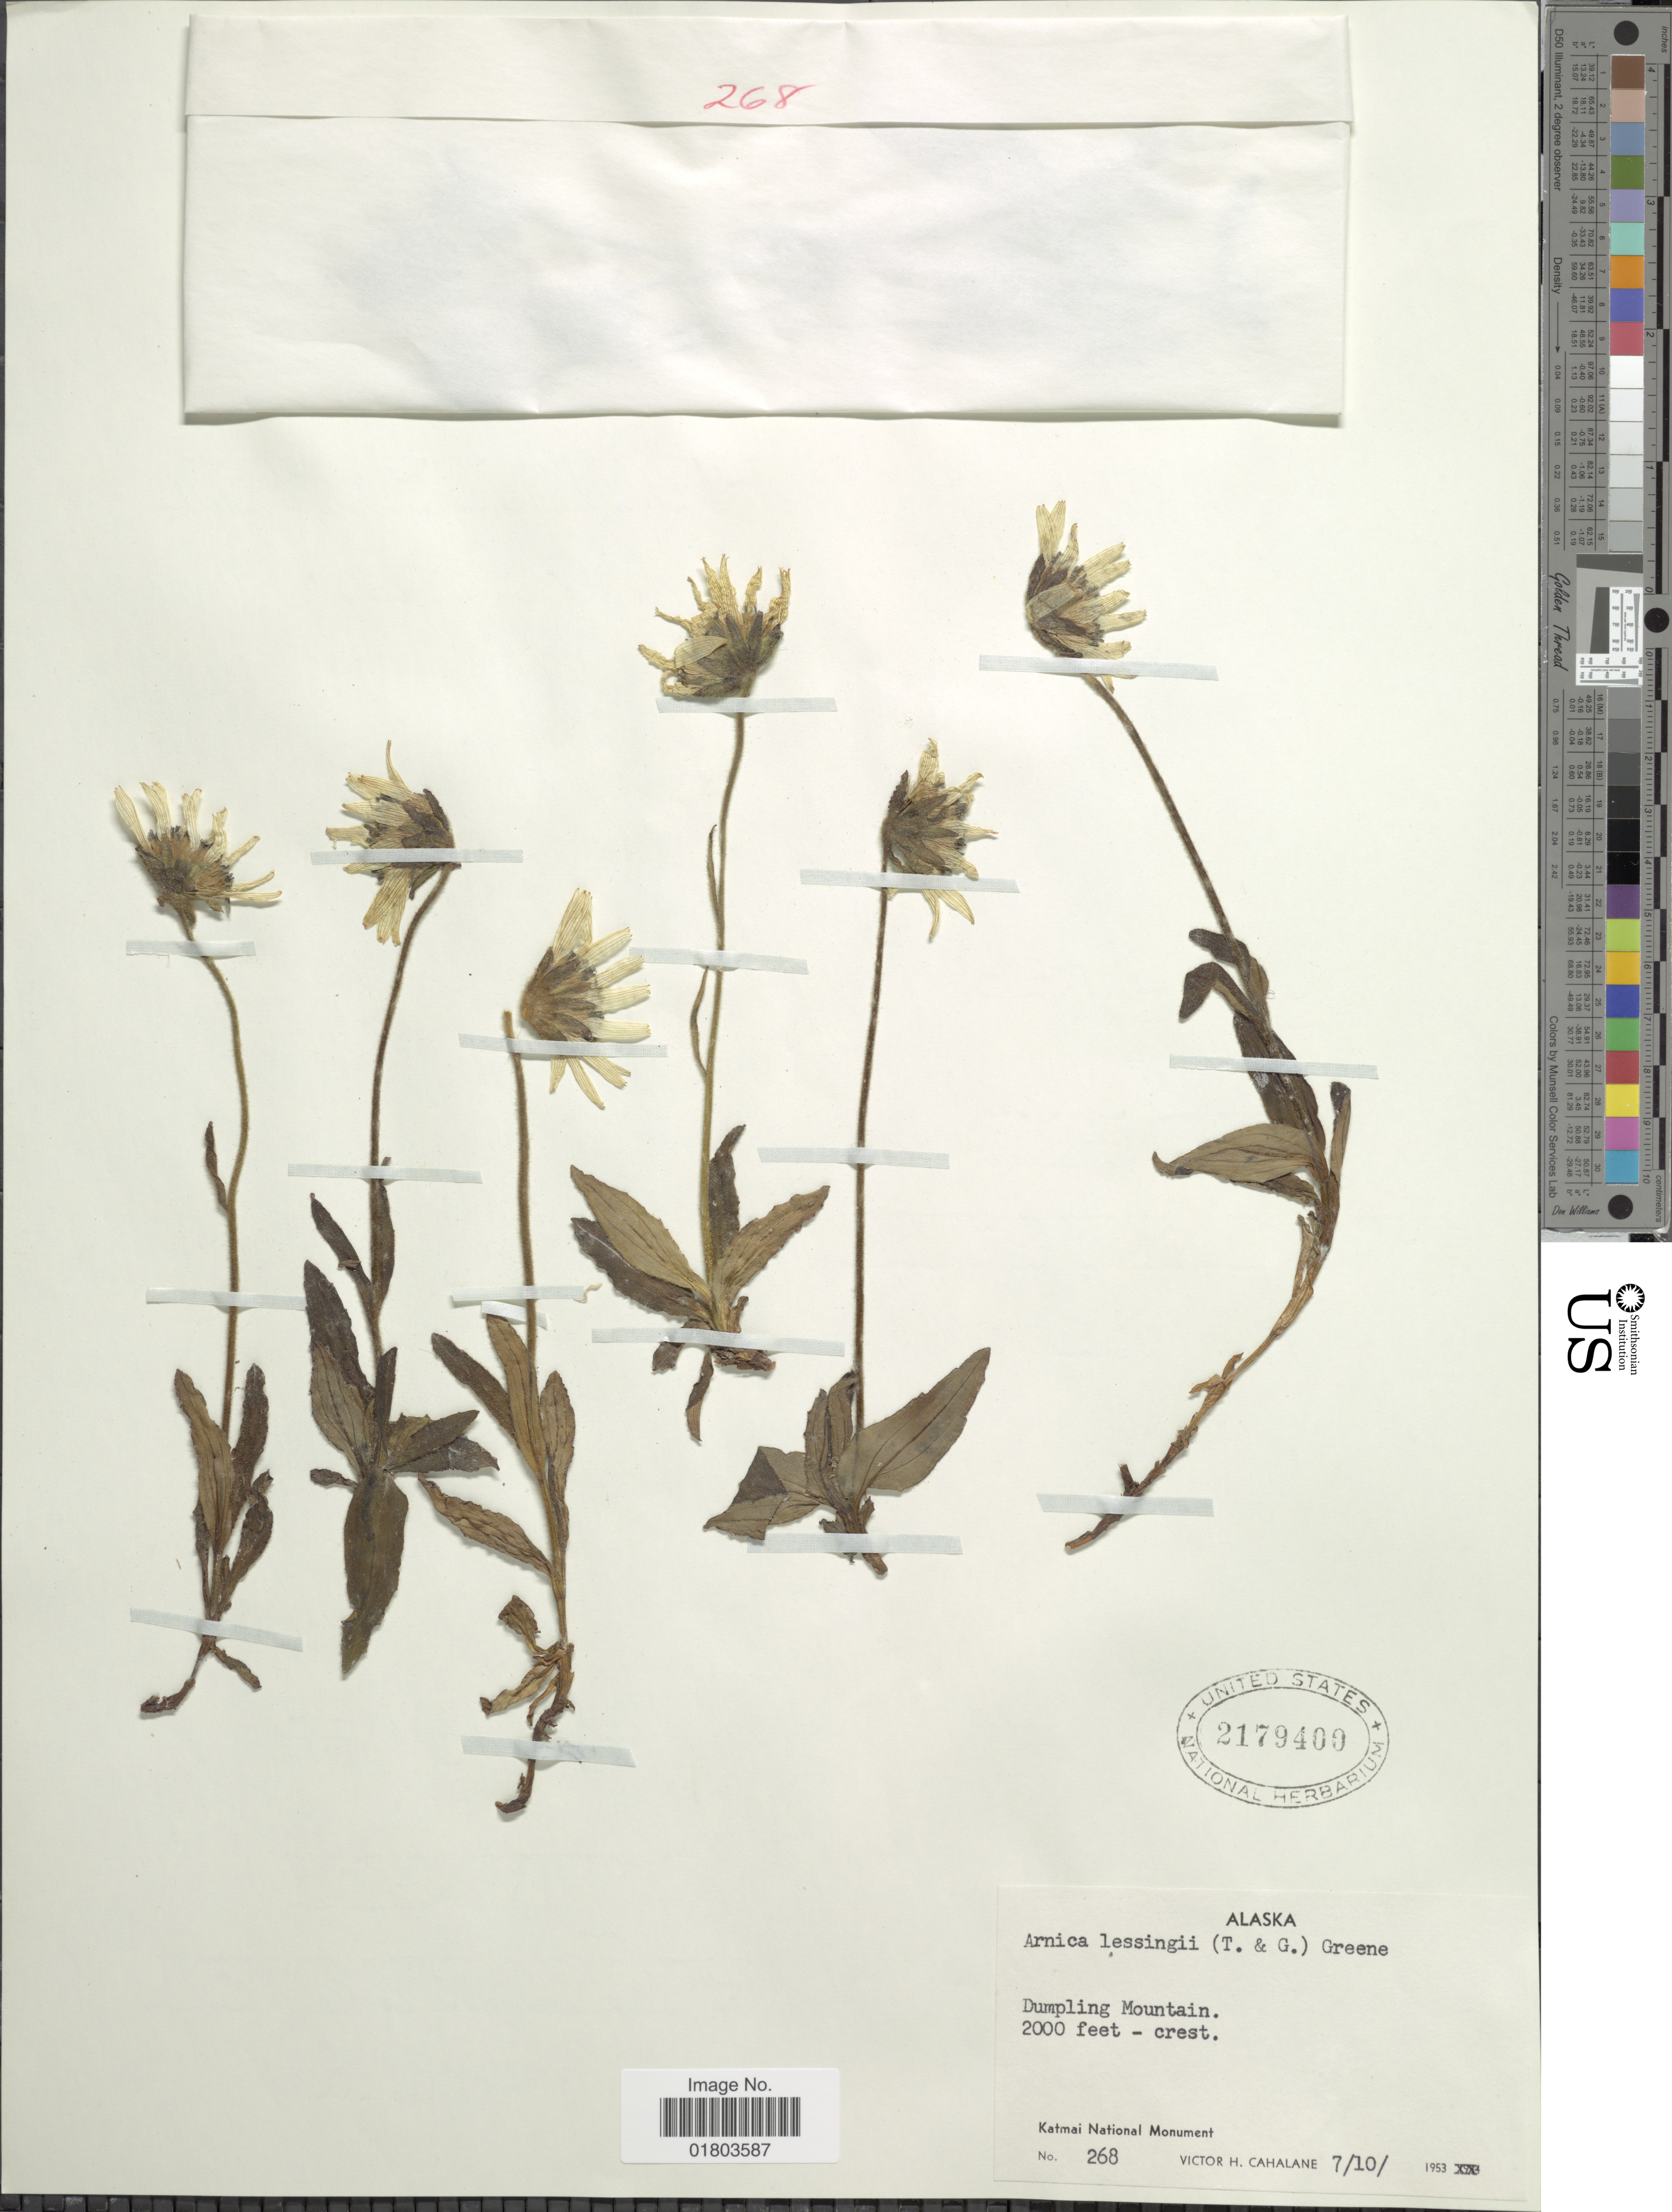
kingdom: Plantae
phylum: Tracheophyta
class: Magnoliopsida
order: Asterales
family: Asteraceae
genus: Arnica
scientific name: Arnica lessingii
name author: (Torr. & A. Gray) Greene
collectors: V. Cahalane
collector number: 268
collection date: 1953-07-10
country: United States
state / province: Alaska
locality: Dumpling Mountain, Katmai National Monument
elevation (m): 610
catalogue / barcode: US 2179400